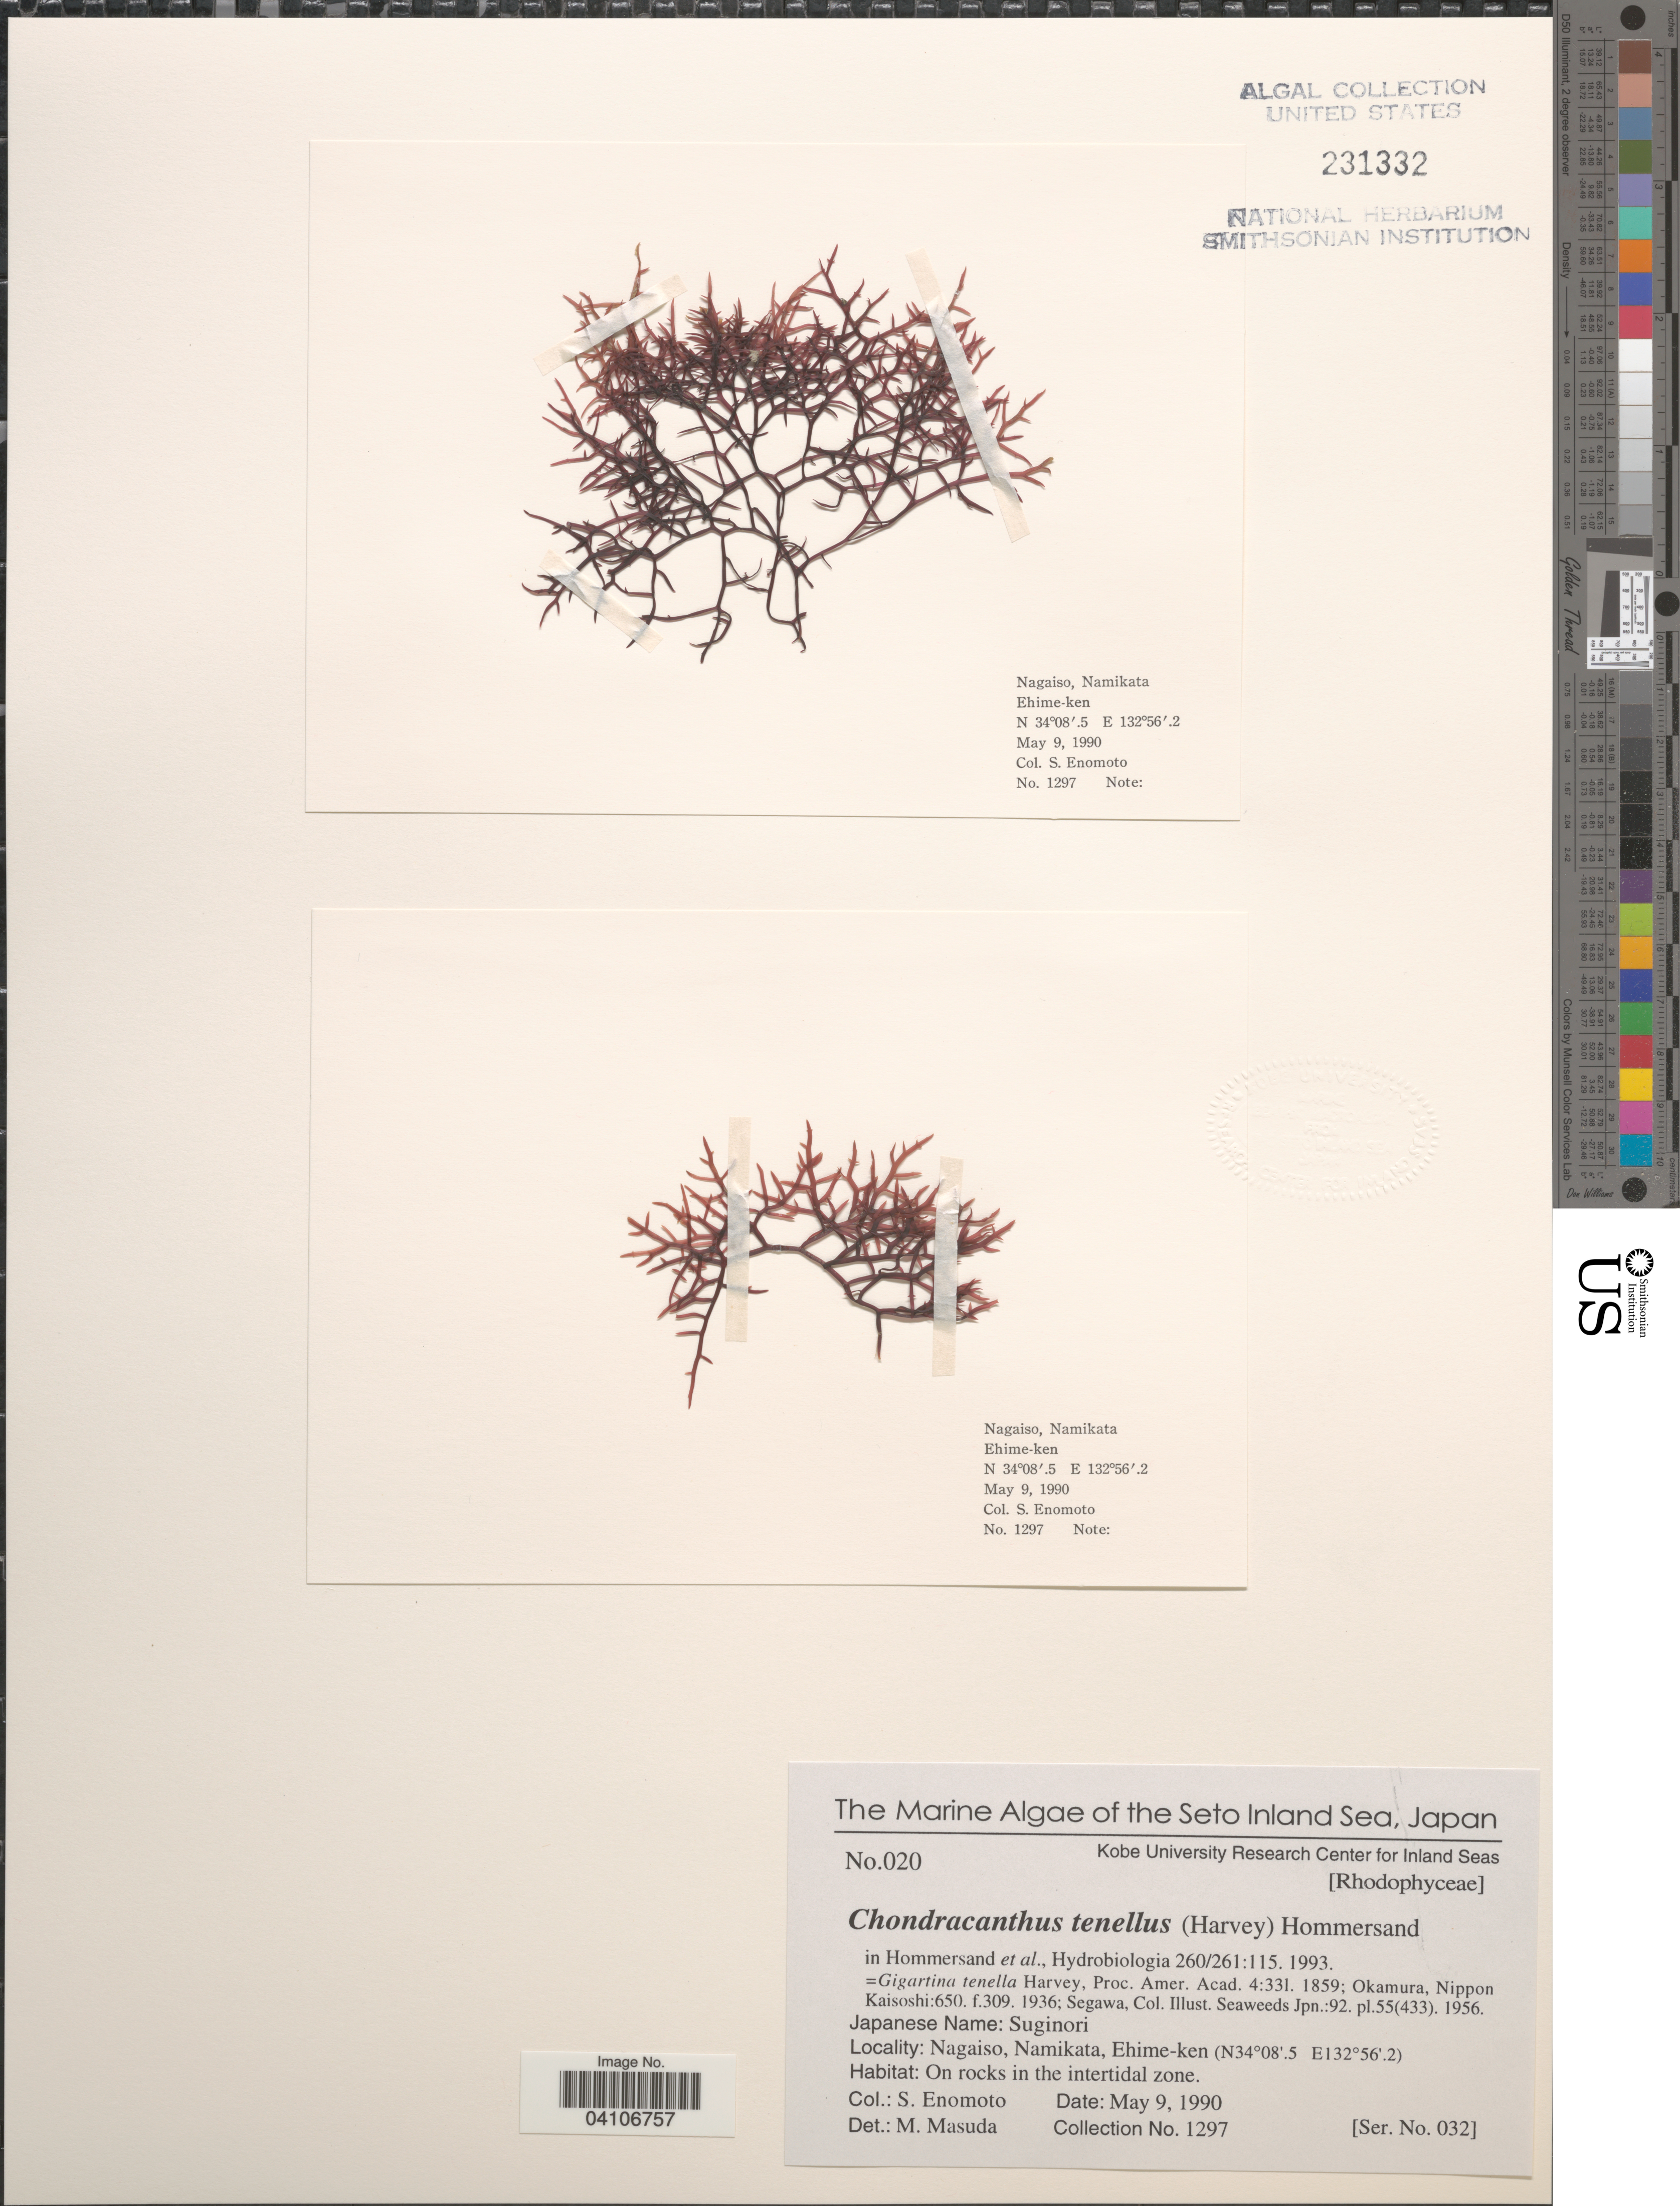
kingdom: Plantae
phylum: Rhodophyta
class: Florideophyceae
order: Gigartinales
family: Gigartinaceae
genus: Chondracanthus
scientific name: Chondracanthus tenellus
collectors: S. Enomoto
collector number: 1297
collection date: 1990-05-09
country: Japan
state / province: Ehime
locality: The Seto Inland Sea. Nagaiso, Namikata, Ehime-ken. On rocks in the intertidal zone.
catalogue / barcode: US 231332